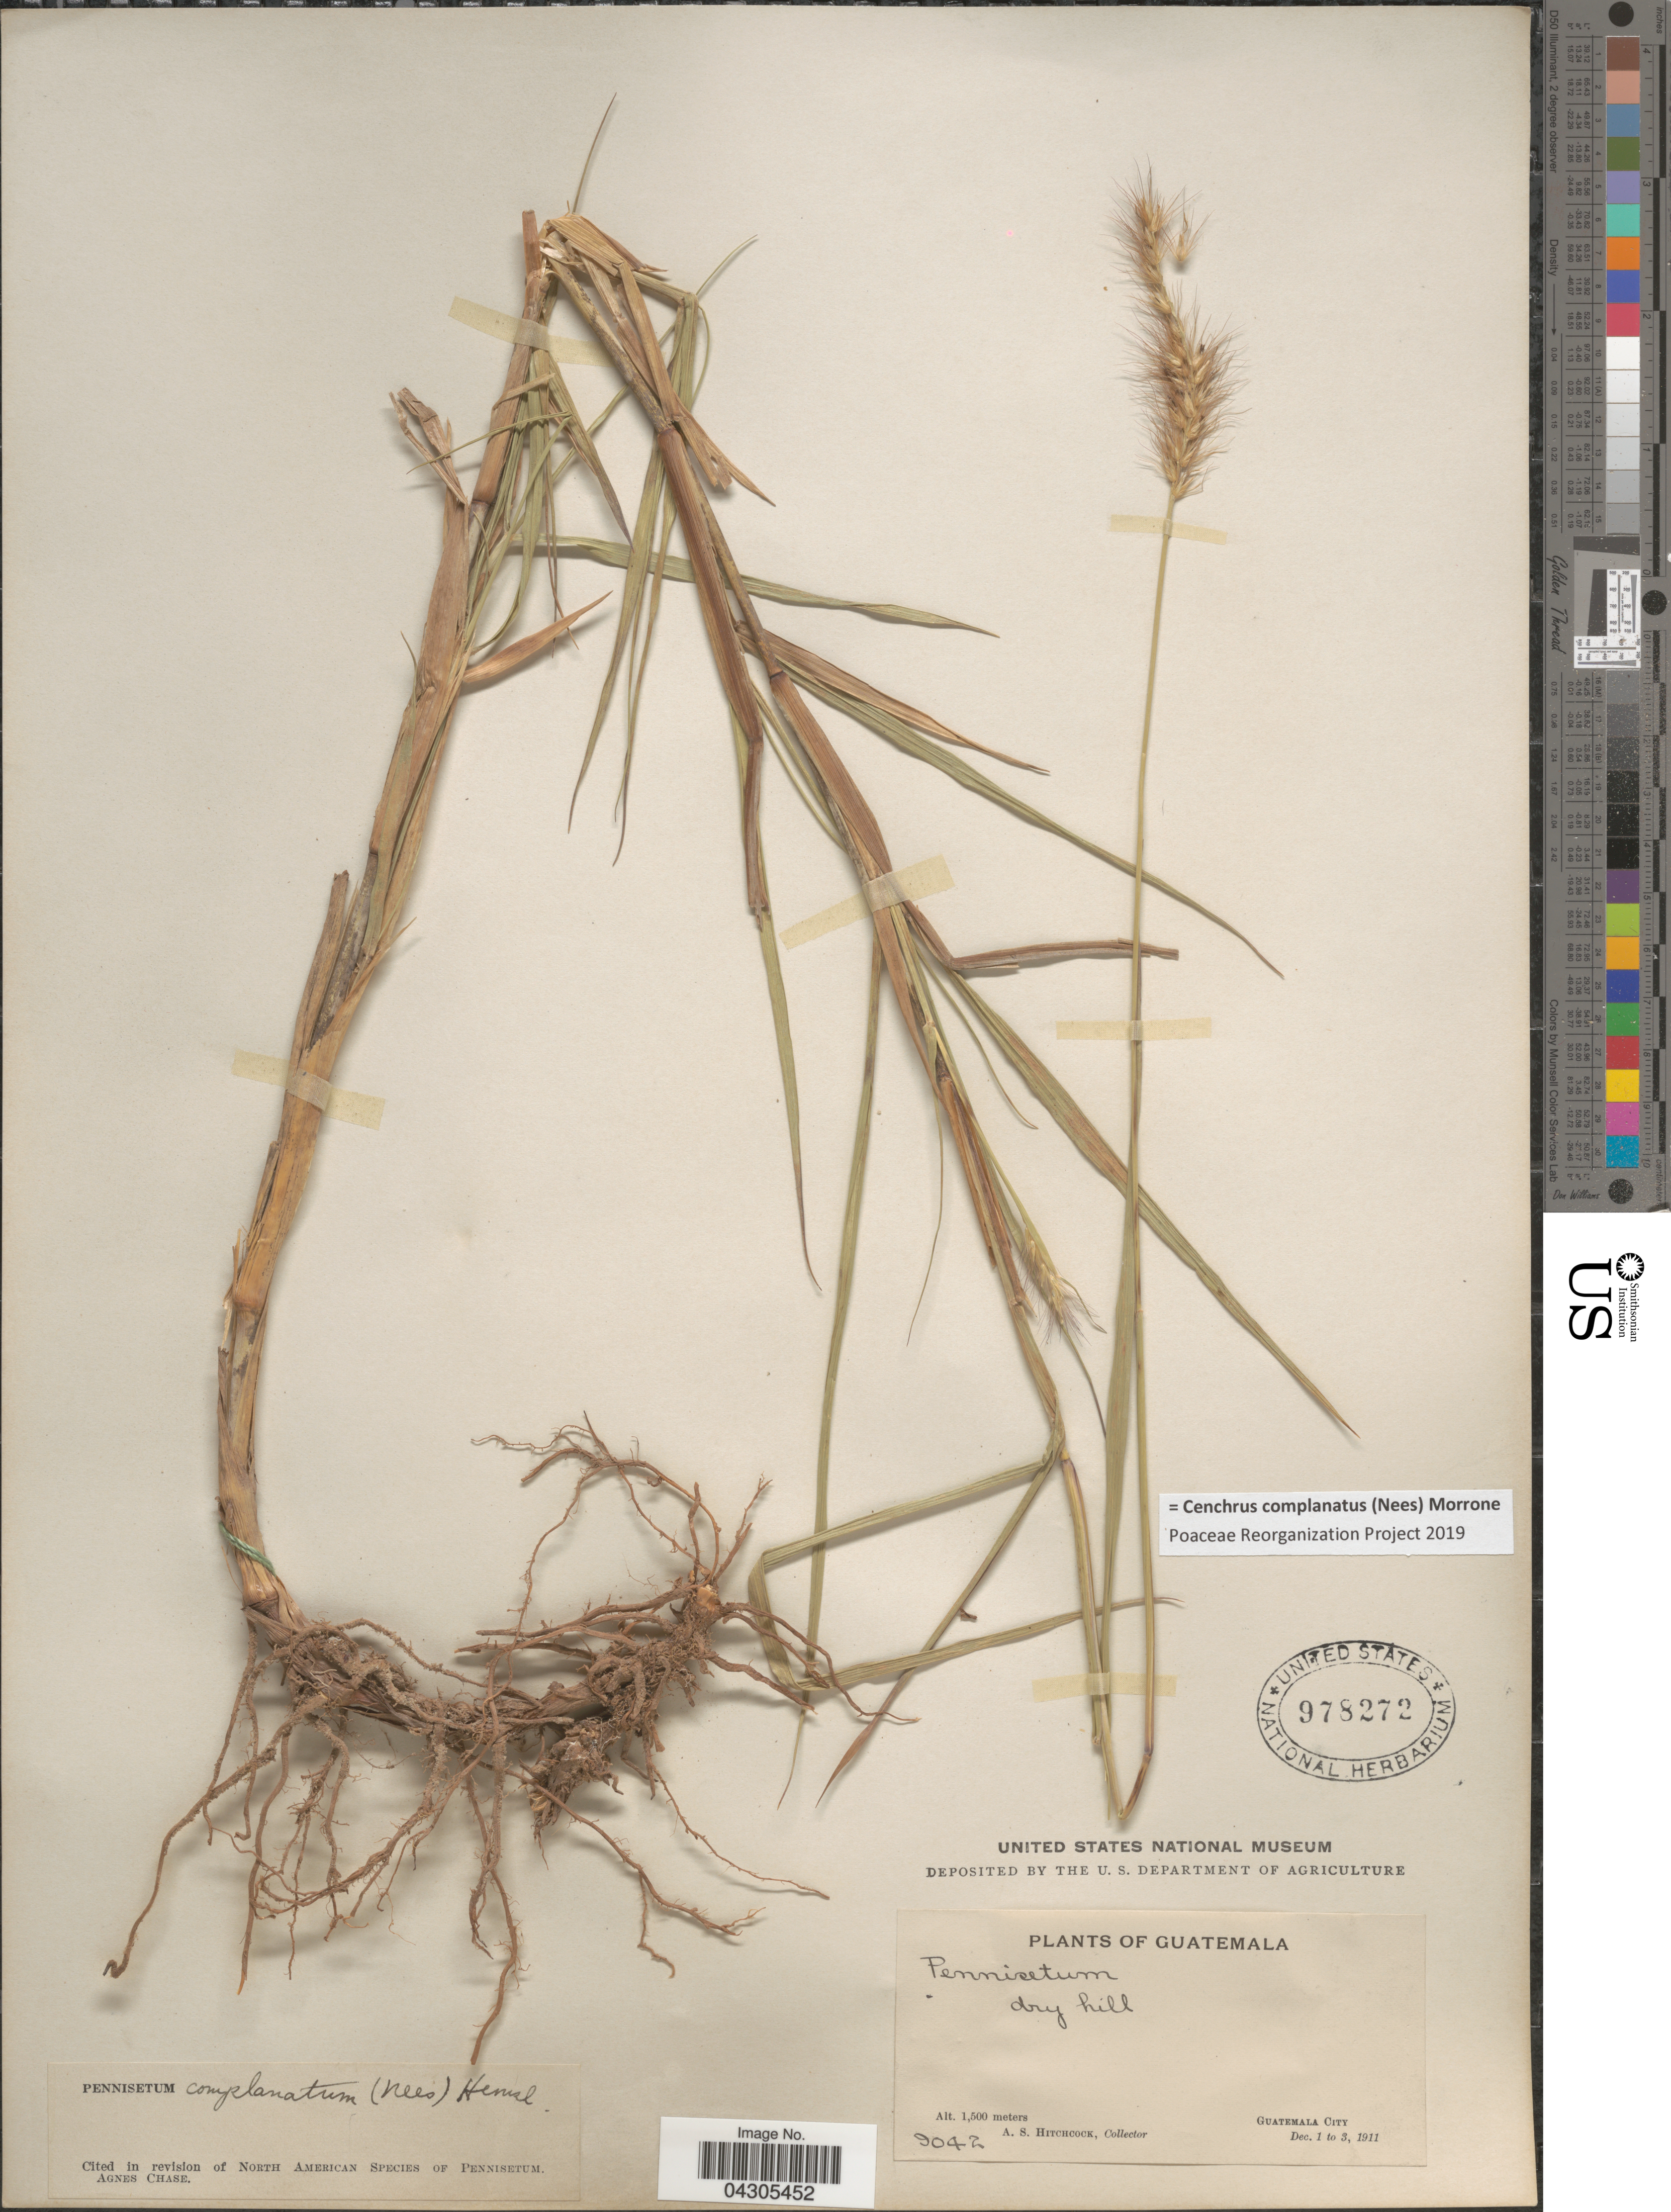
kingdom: Plantae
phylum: Tracheophyta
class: Liliopsida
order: Poales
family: Poaceae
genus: Cenchrus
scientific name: Cenchrus complanatus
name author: (Nees) Morrone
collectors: A. S. Hitchcock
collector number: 9042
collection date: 1911-12-01/1911-12-03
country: Guatemala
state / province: Guatemala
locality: Dry hill. Guatemala City.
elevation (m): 1500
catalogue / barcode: US 978272